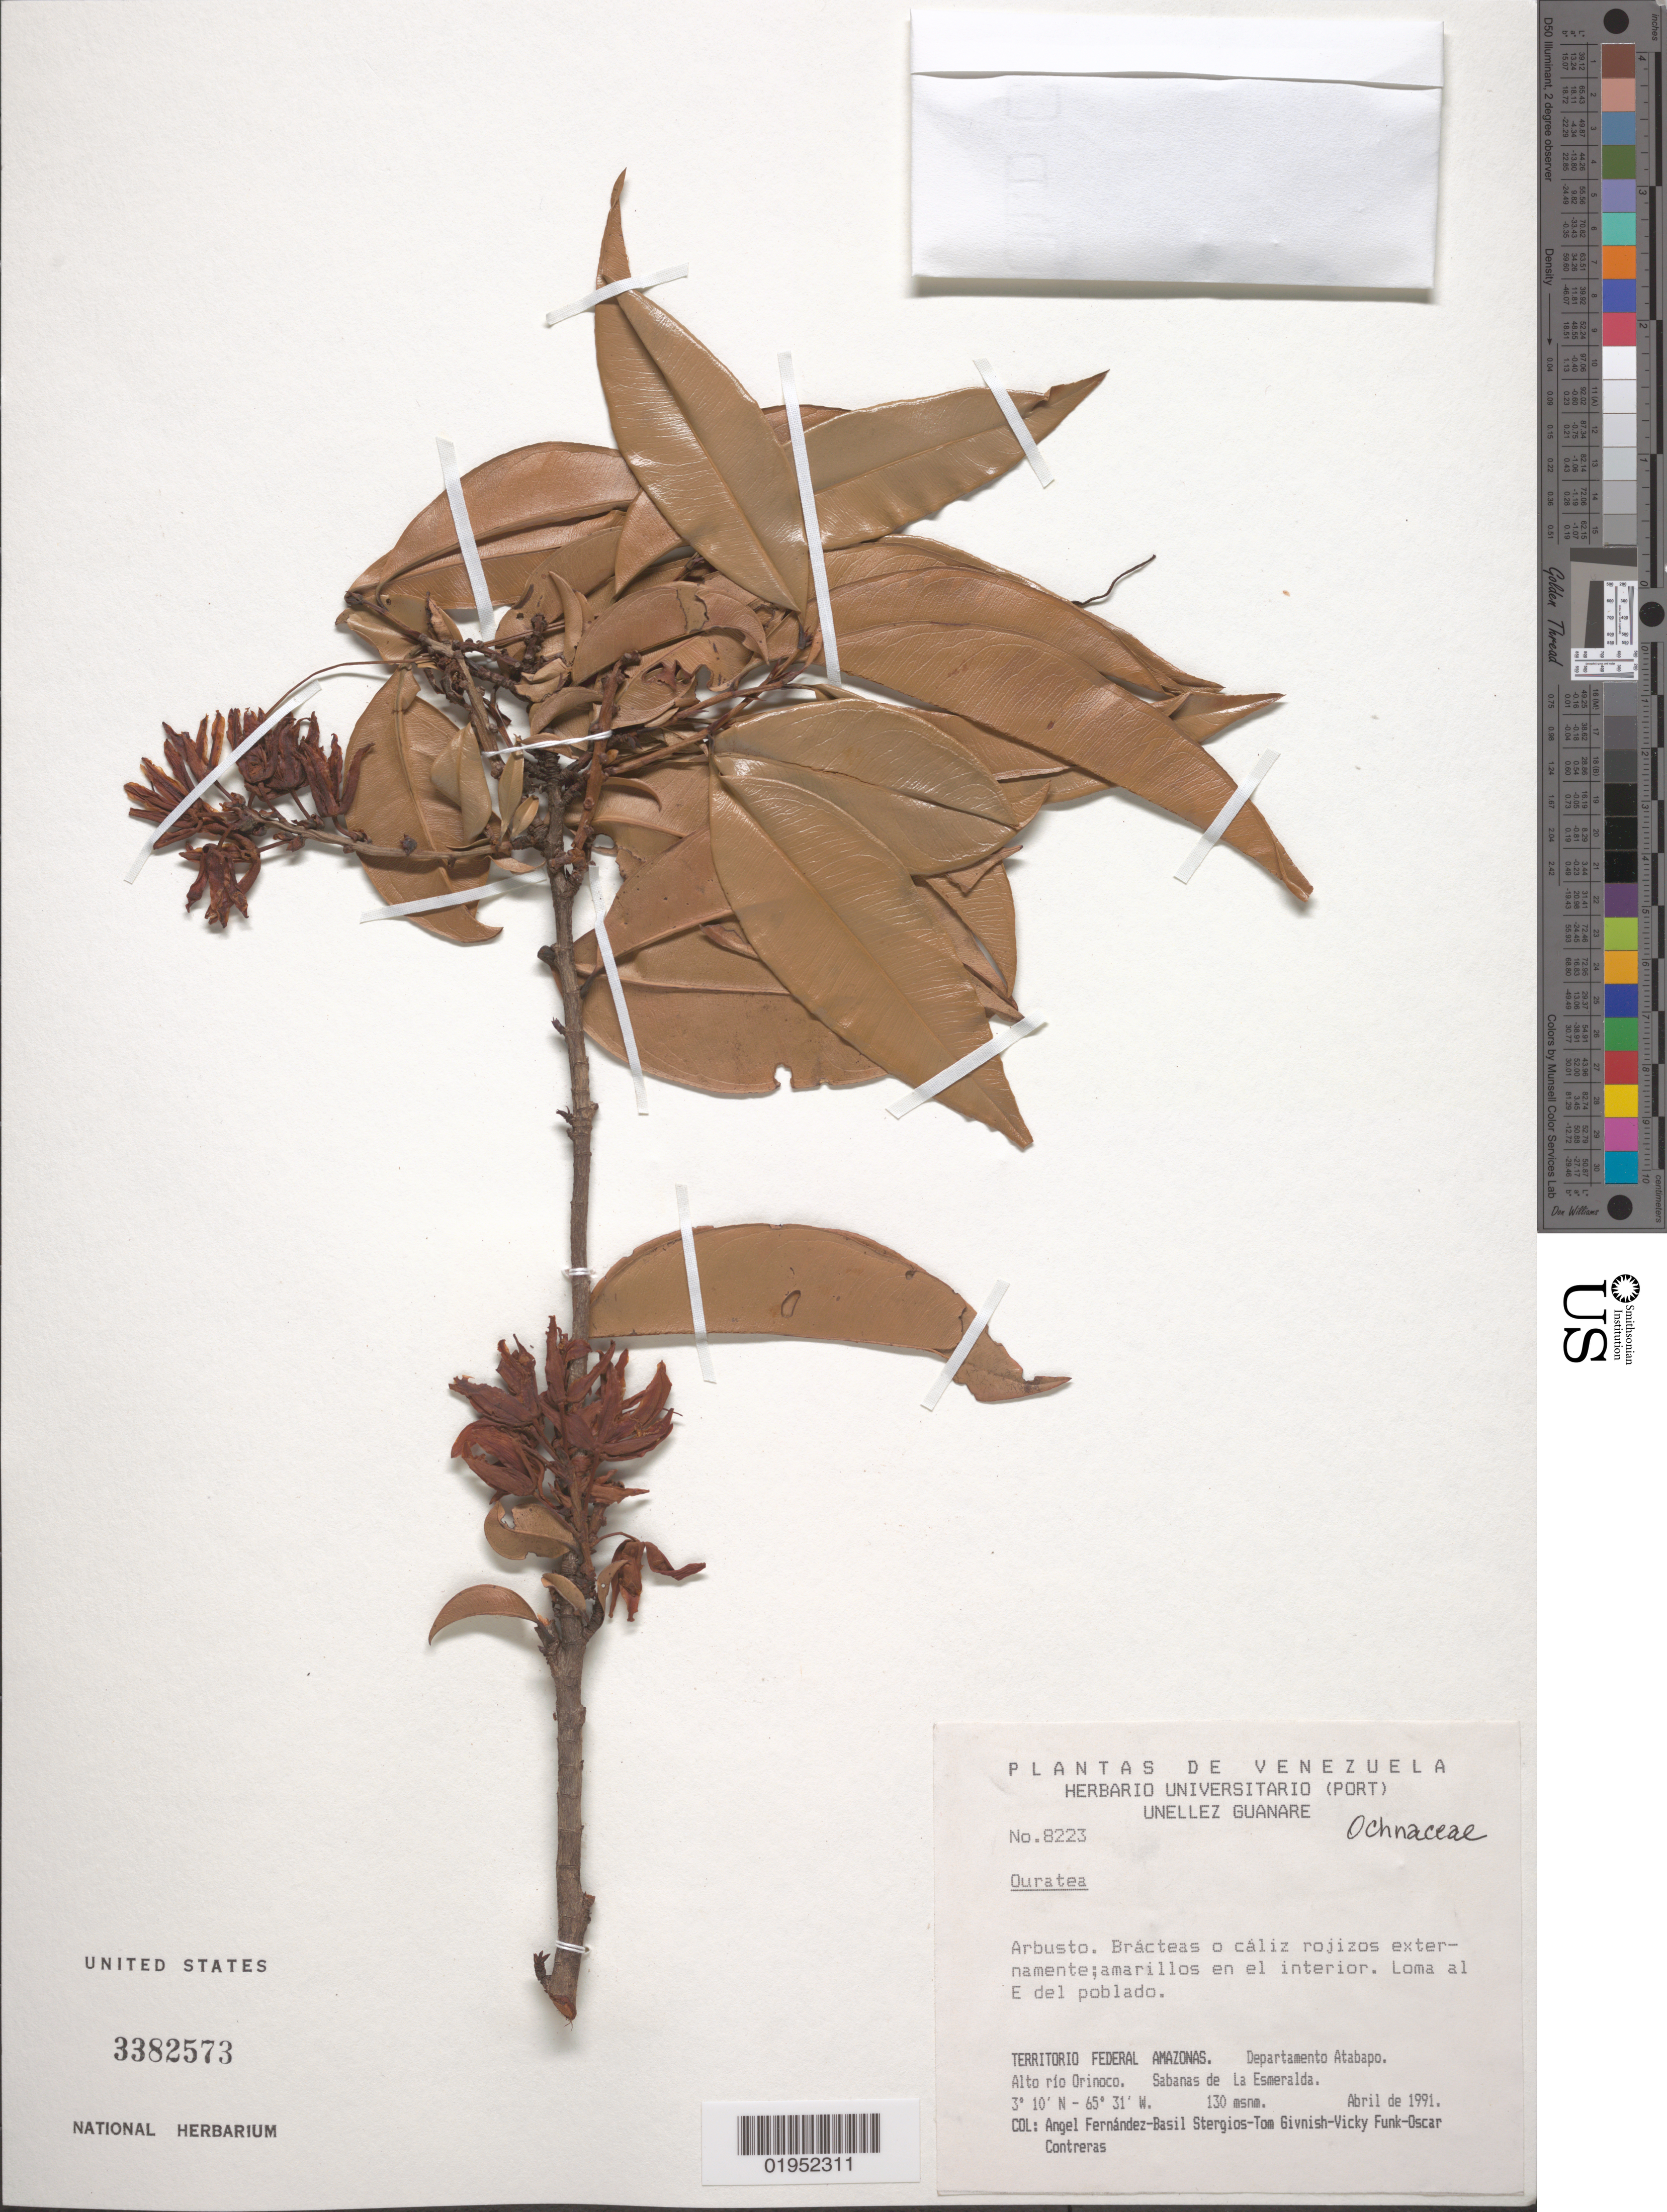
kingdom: Plantae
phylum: Tracheophyta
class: Magnoliopsida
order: Malpighiales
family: Ochnaceae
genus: Ouratea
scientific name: Ouratea sp.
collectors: A. Fernández, B. G. Stergios, T. J. Givnish, V. Funk & O. Contreras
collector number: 8223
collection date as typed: Apr-91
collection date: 1991-04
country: Venezuela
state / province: Amazonas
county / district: Atabapo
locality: Alto rio Orinoco. Sabanas de La Esmeralda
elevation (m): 130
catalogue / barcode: US 3382573